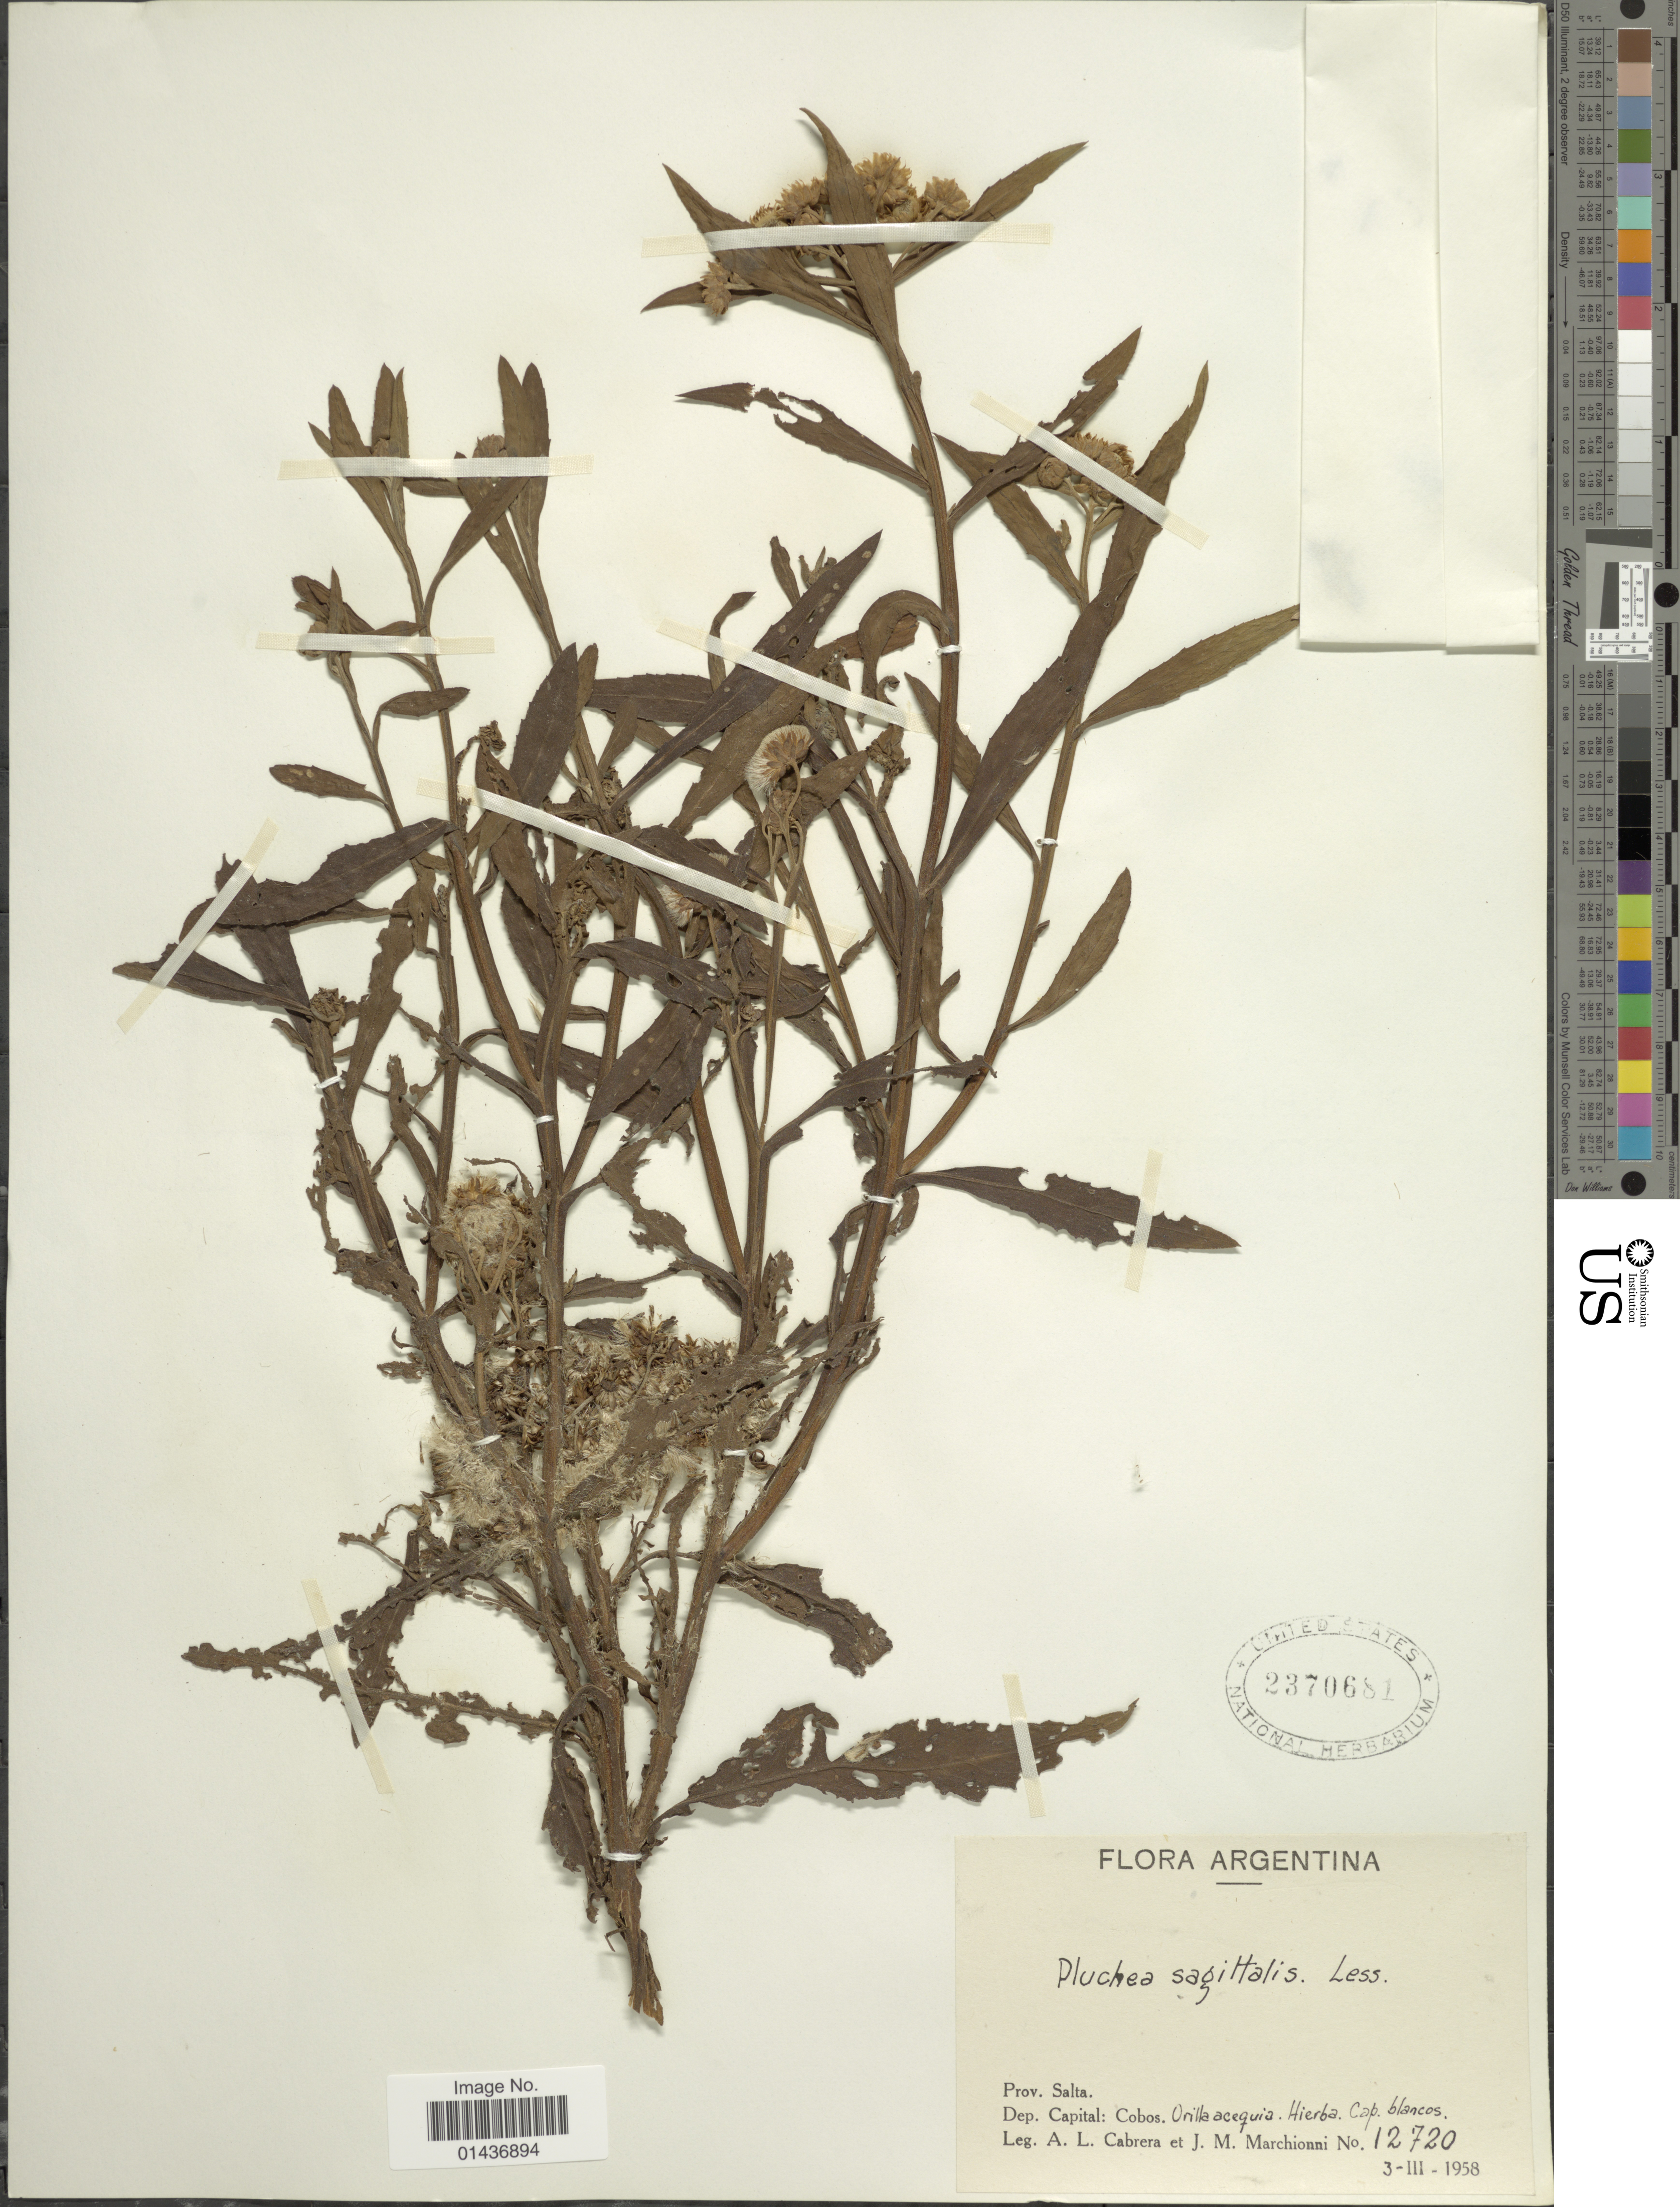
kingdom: Plantae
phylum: Tracheophyta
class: Magnoliopsida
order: Asterales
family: Asteraceae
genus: Pluchea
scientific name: Pluchea sagittalis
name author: (Lam.) Cabrera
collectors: A. Cabrera & J. Marchionni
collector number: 12720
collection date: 1958-03-03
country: Argentina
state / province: Salta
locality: Prov. Salta, Dep. Capital, Orilla acequia, cap. blancos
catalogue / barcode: US 2370681